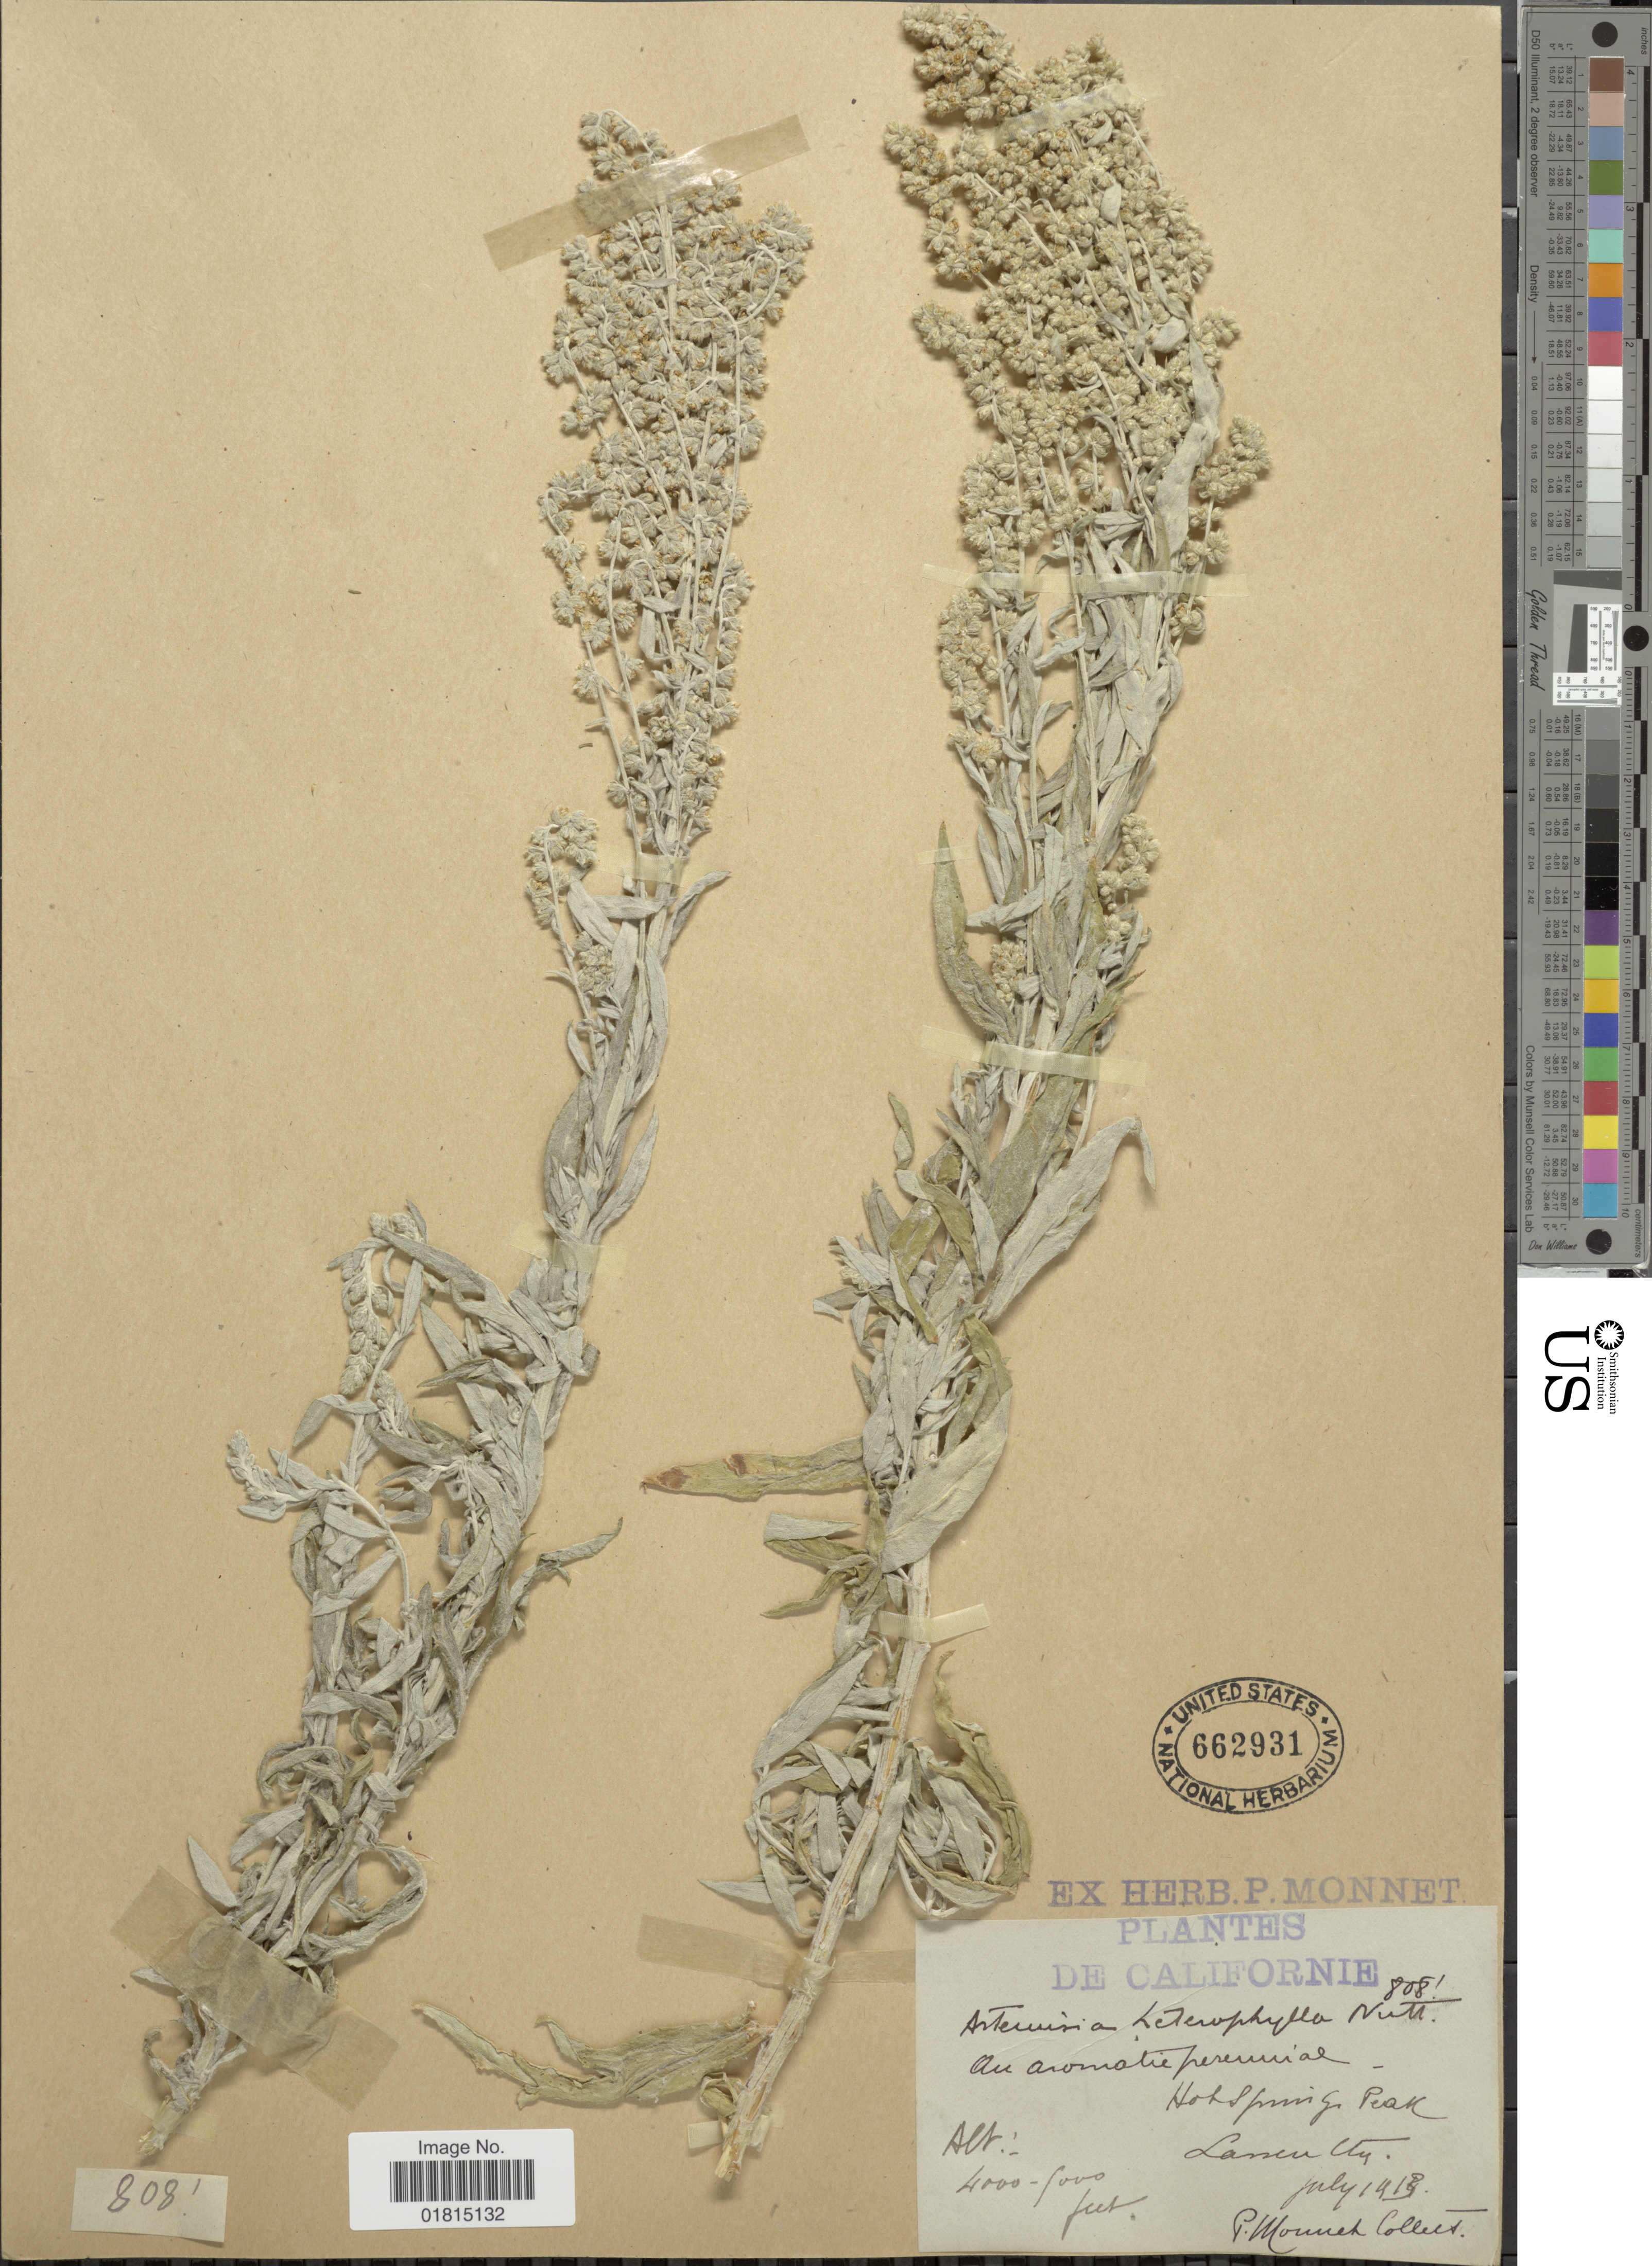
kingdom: Plantae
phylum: Tracheophyta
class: Magnoliopsida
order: Asterales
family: Asteraceae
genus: Artemisia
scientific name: Artemisia diversifolia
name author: Rydb.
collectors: P. Monnet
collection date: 1913-07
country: United States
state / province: California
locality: Hot Springs Peak. Lassen City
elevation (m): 1219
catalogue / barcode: US 662931